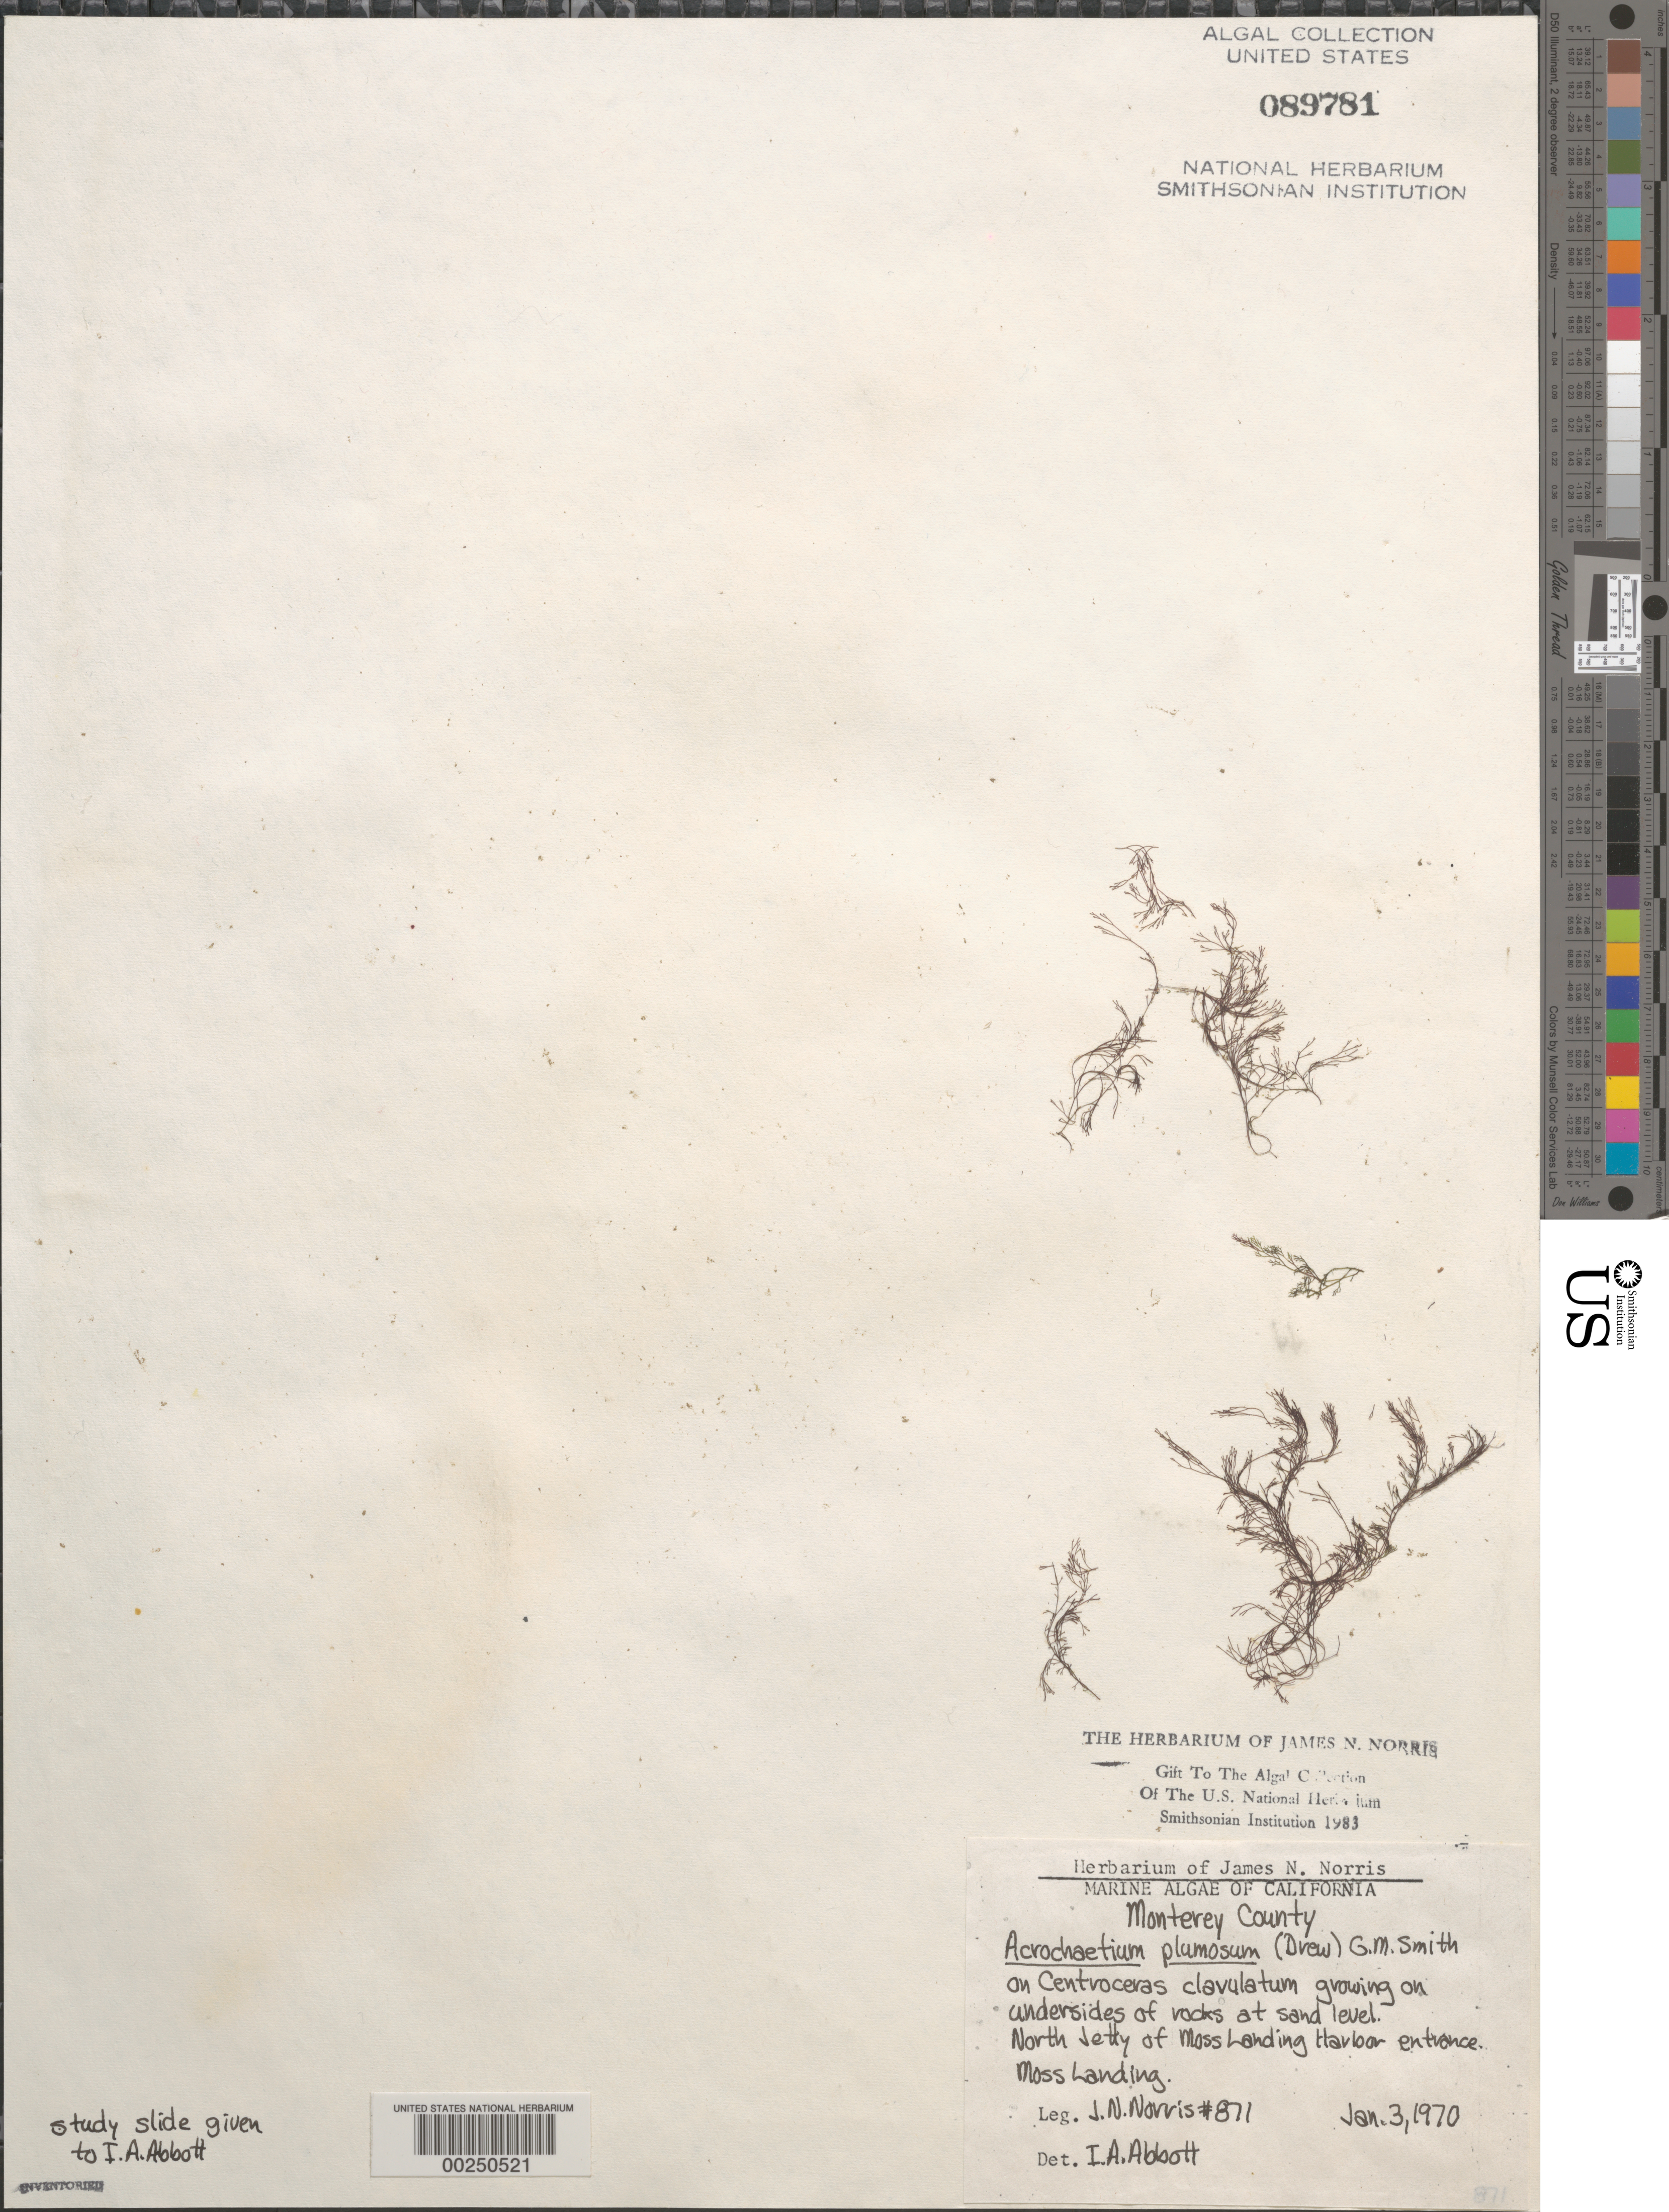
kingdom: Plantae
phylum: Rhodophyta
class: Florideophyceae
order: Acrochaetiales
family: Acrochaetiaceae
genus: Acrochaetium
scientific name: Acrochaetium plumosum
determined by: Abbott, Isabella A.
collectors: J. N. Norris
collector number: JN-871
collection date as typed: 03 Jan 1970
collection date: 1970-01-03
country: United States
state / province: California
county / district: Monterey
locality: Moss Landing Harbor, north jetty, Moss Landing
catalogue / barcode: US 89781